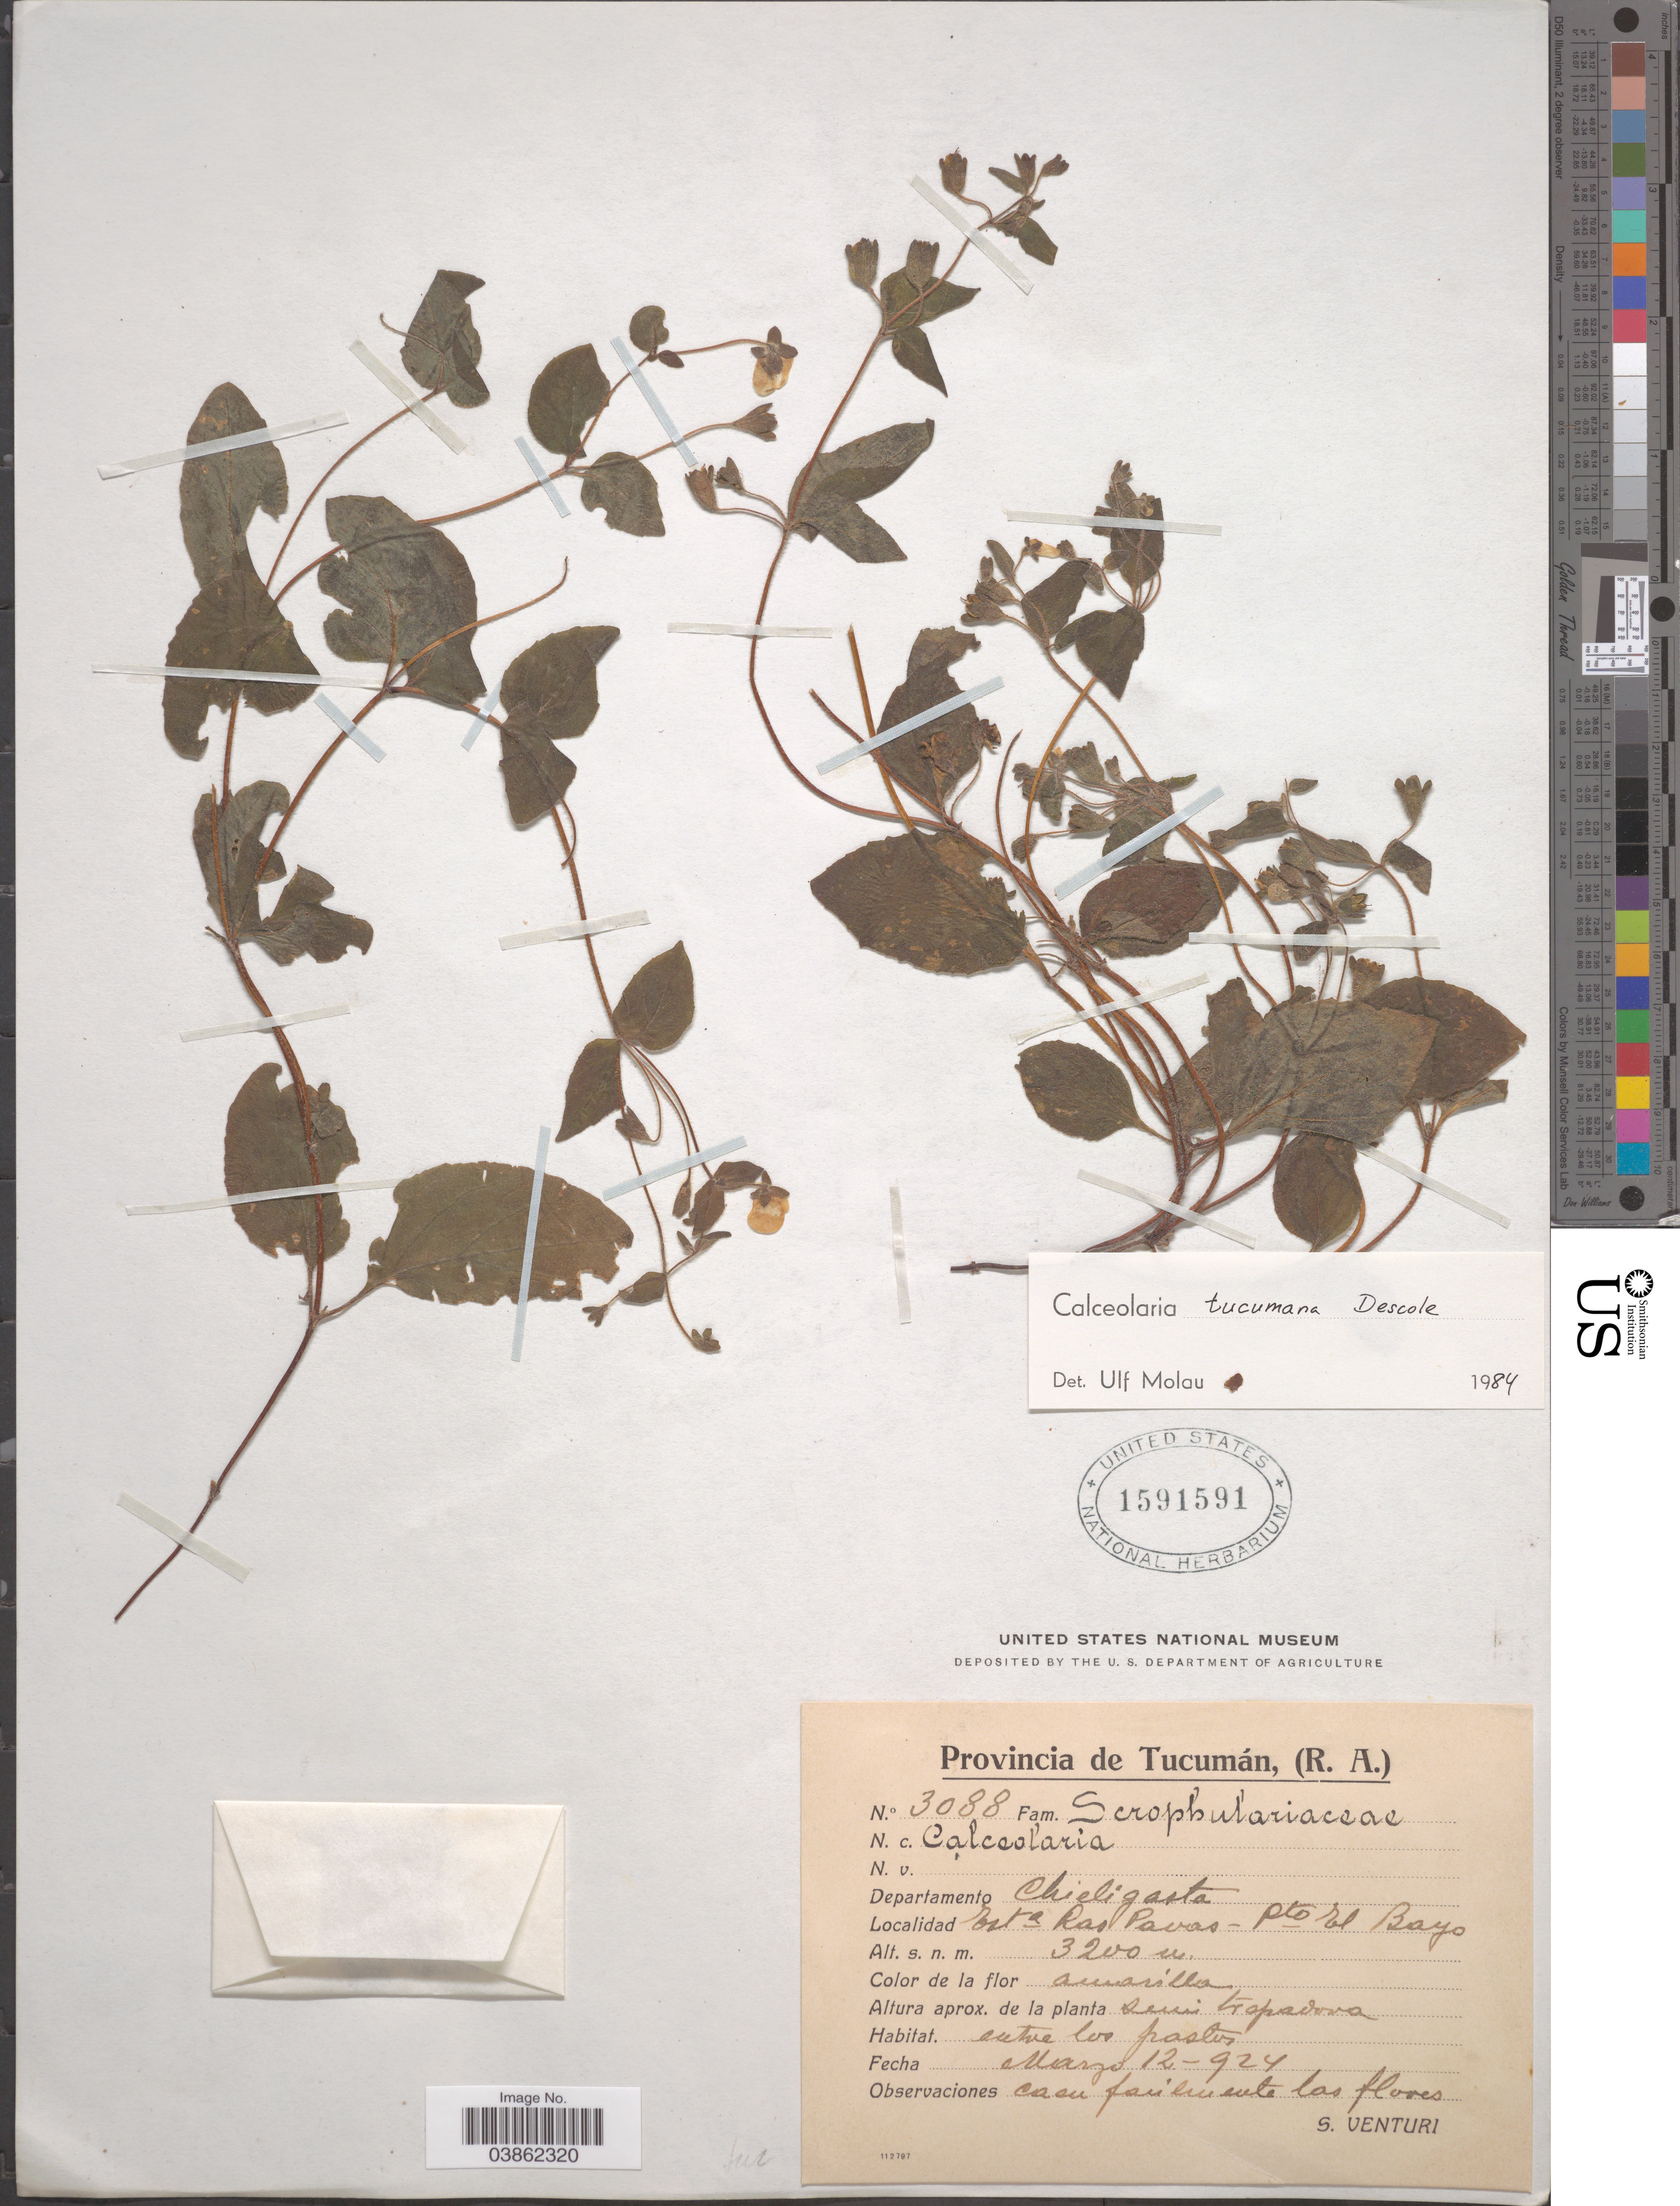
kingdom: Plantae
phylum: Tracheophyta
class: Magnoliopsida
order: Lamiales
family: Calceolariaceae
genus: Calceolaria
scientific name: Calceolaria tucumana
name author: Descole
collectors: S. Venturi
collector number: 3088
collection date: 1924-03-12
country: Argentina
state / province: Tucuman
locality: Departamento Chicligasta. Esta Las Pavas-Pto El Bayo.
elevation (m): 3200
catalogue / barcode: US 1591591